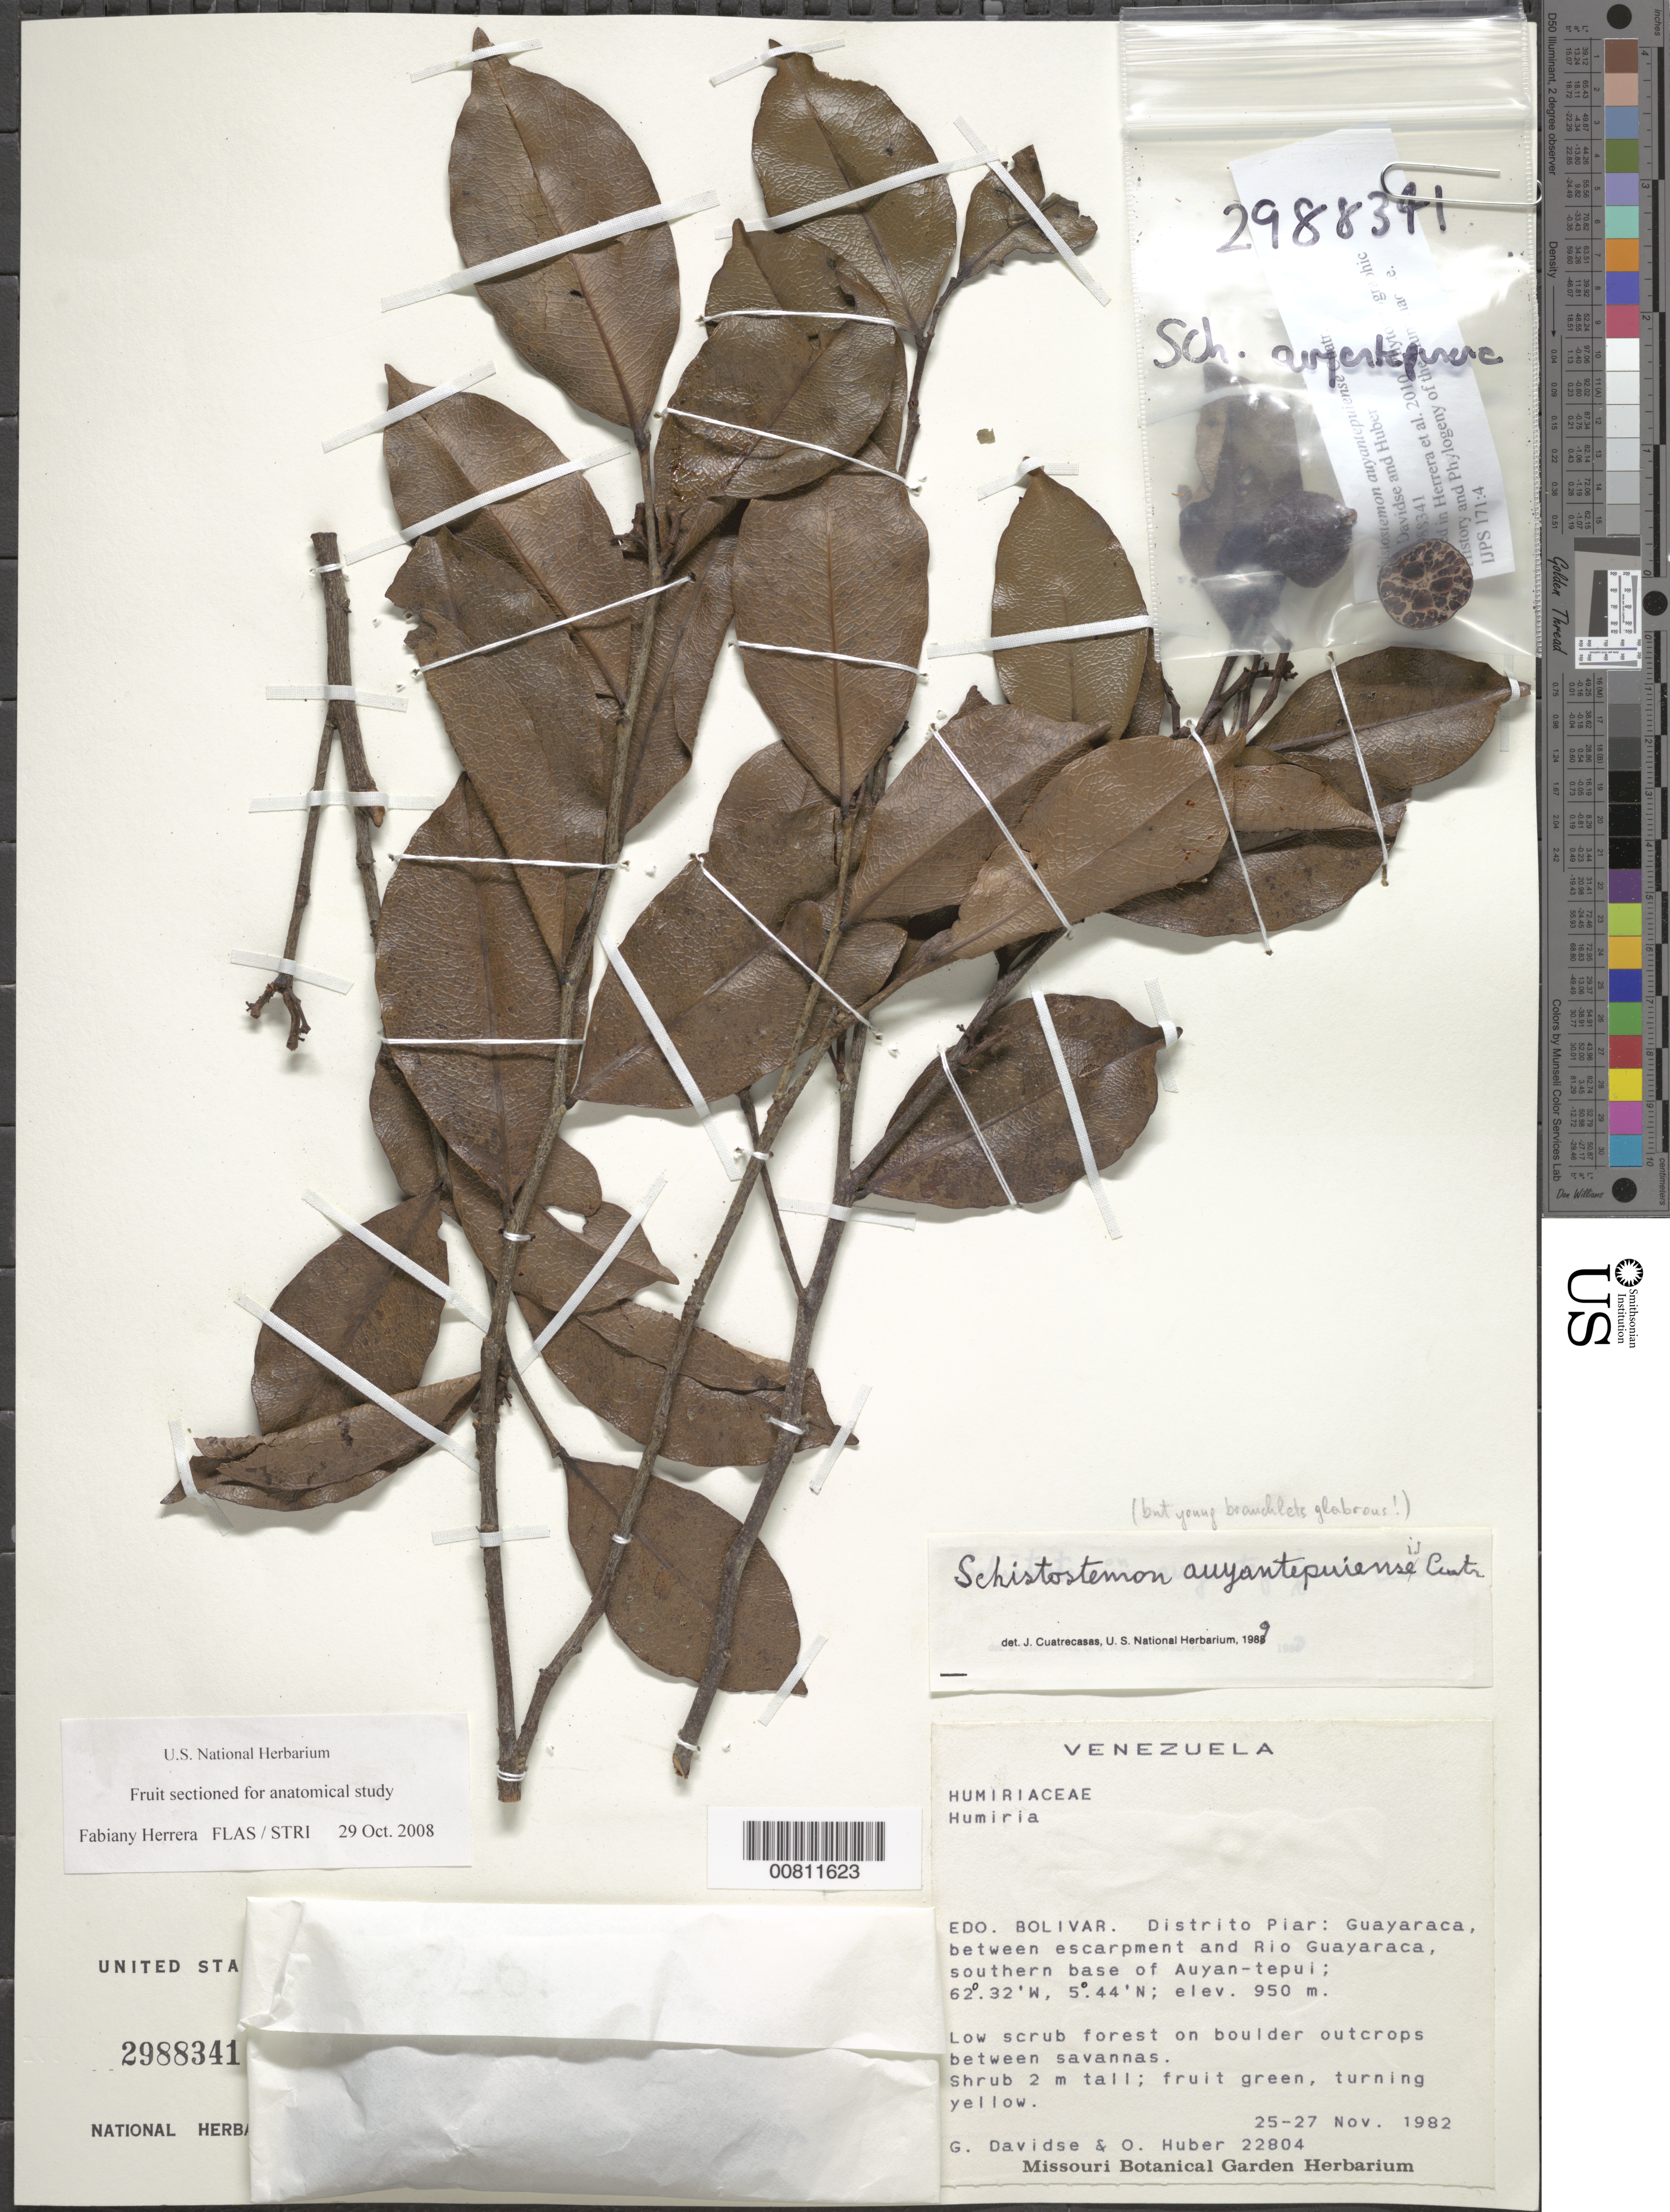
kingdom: Plantae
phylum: Tracheophyta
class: Magnoliopsida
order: Malpighiales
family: Humiriaceae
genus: Schistostemon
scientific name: Schistostemon auyantepuiensis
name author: Cuatrec.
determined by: Cuatrecasas, J.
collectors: G. Davidse & O. Huber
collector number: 22804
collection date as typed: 25-Nov-82 to 27-Nov-82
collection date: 1982-11-25/1982-11-27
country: Venezuela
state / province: Bolívar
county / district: Piar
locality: Guayaraca, between escarpment and Río Guayaraca, southern base of Auyan-tepuí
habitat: Low scrub forest on boulder outcrops between savannas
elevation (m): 950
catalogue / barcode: US 2988341